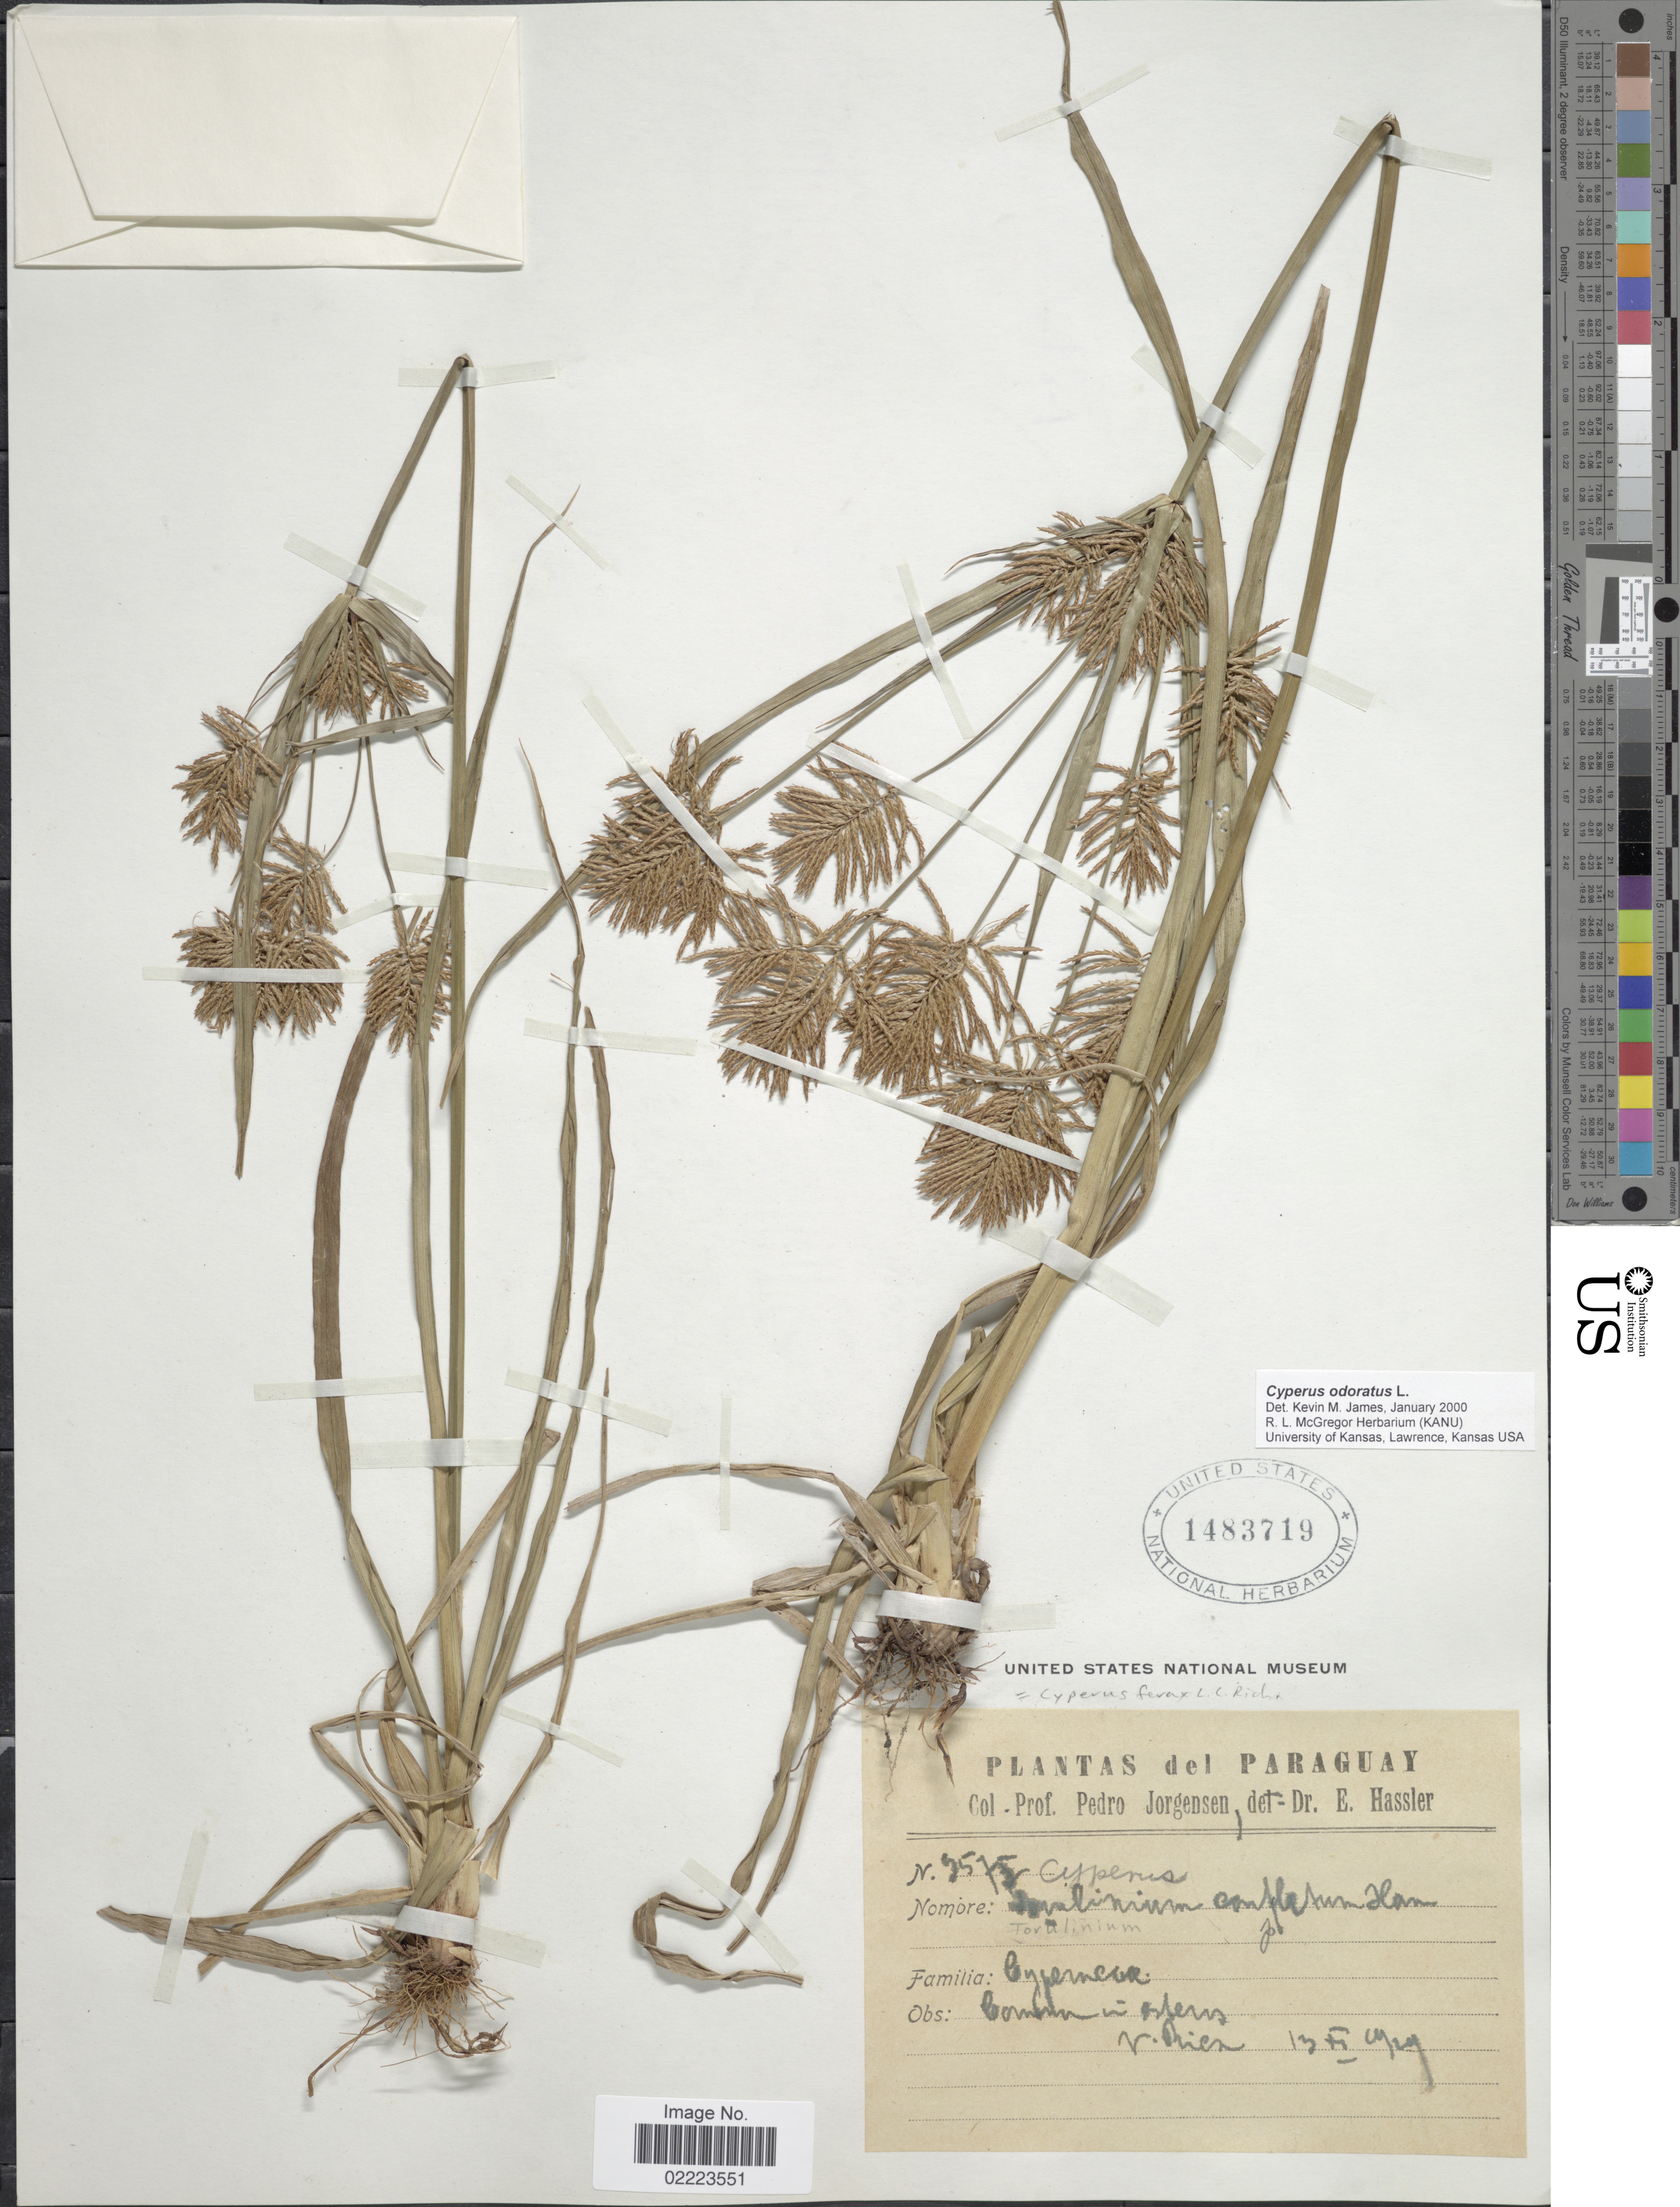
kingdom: Plantae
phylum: Tracheophyta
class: Liliopsida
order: Poales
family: Cyperaceae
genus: Cyperus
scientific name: Cyperus odoratus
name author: L.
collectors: P. Jörgensen & E. Hassler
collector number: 3575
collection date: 1929-11-13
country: Paraguay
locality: V. Rica.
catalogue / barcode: US 1483719